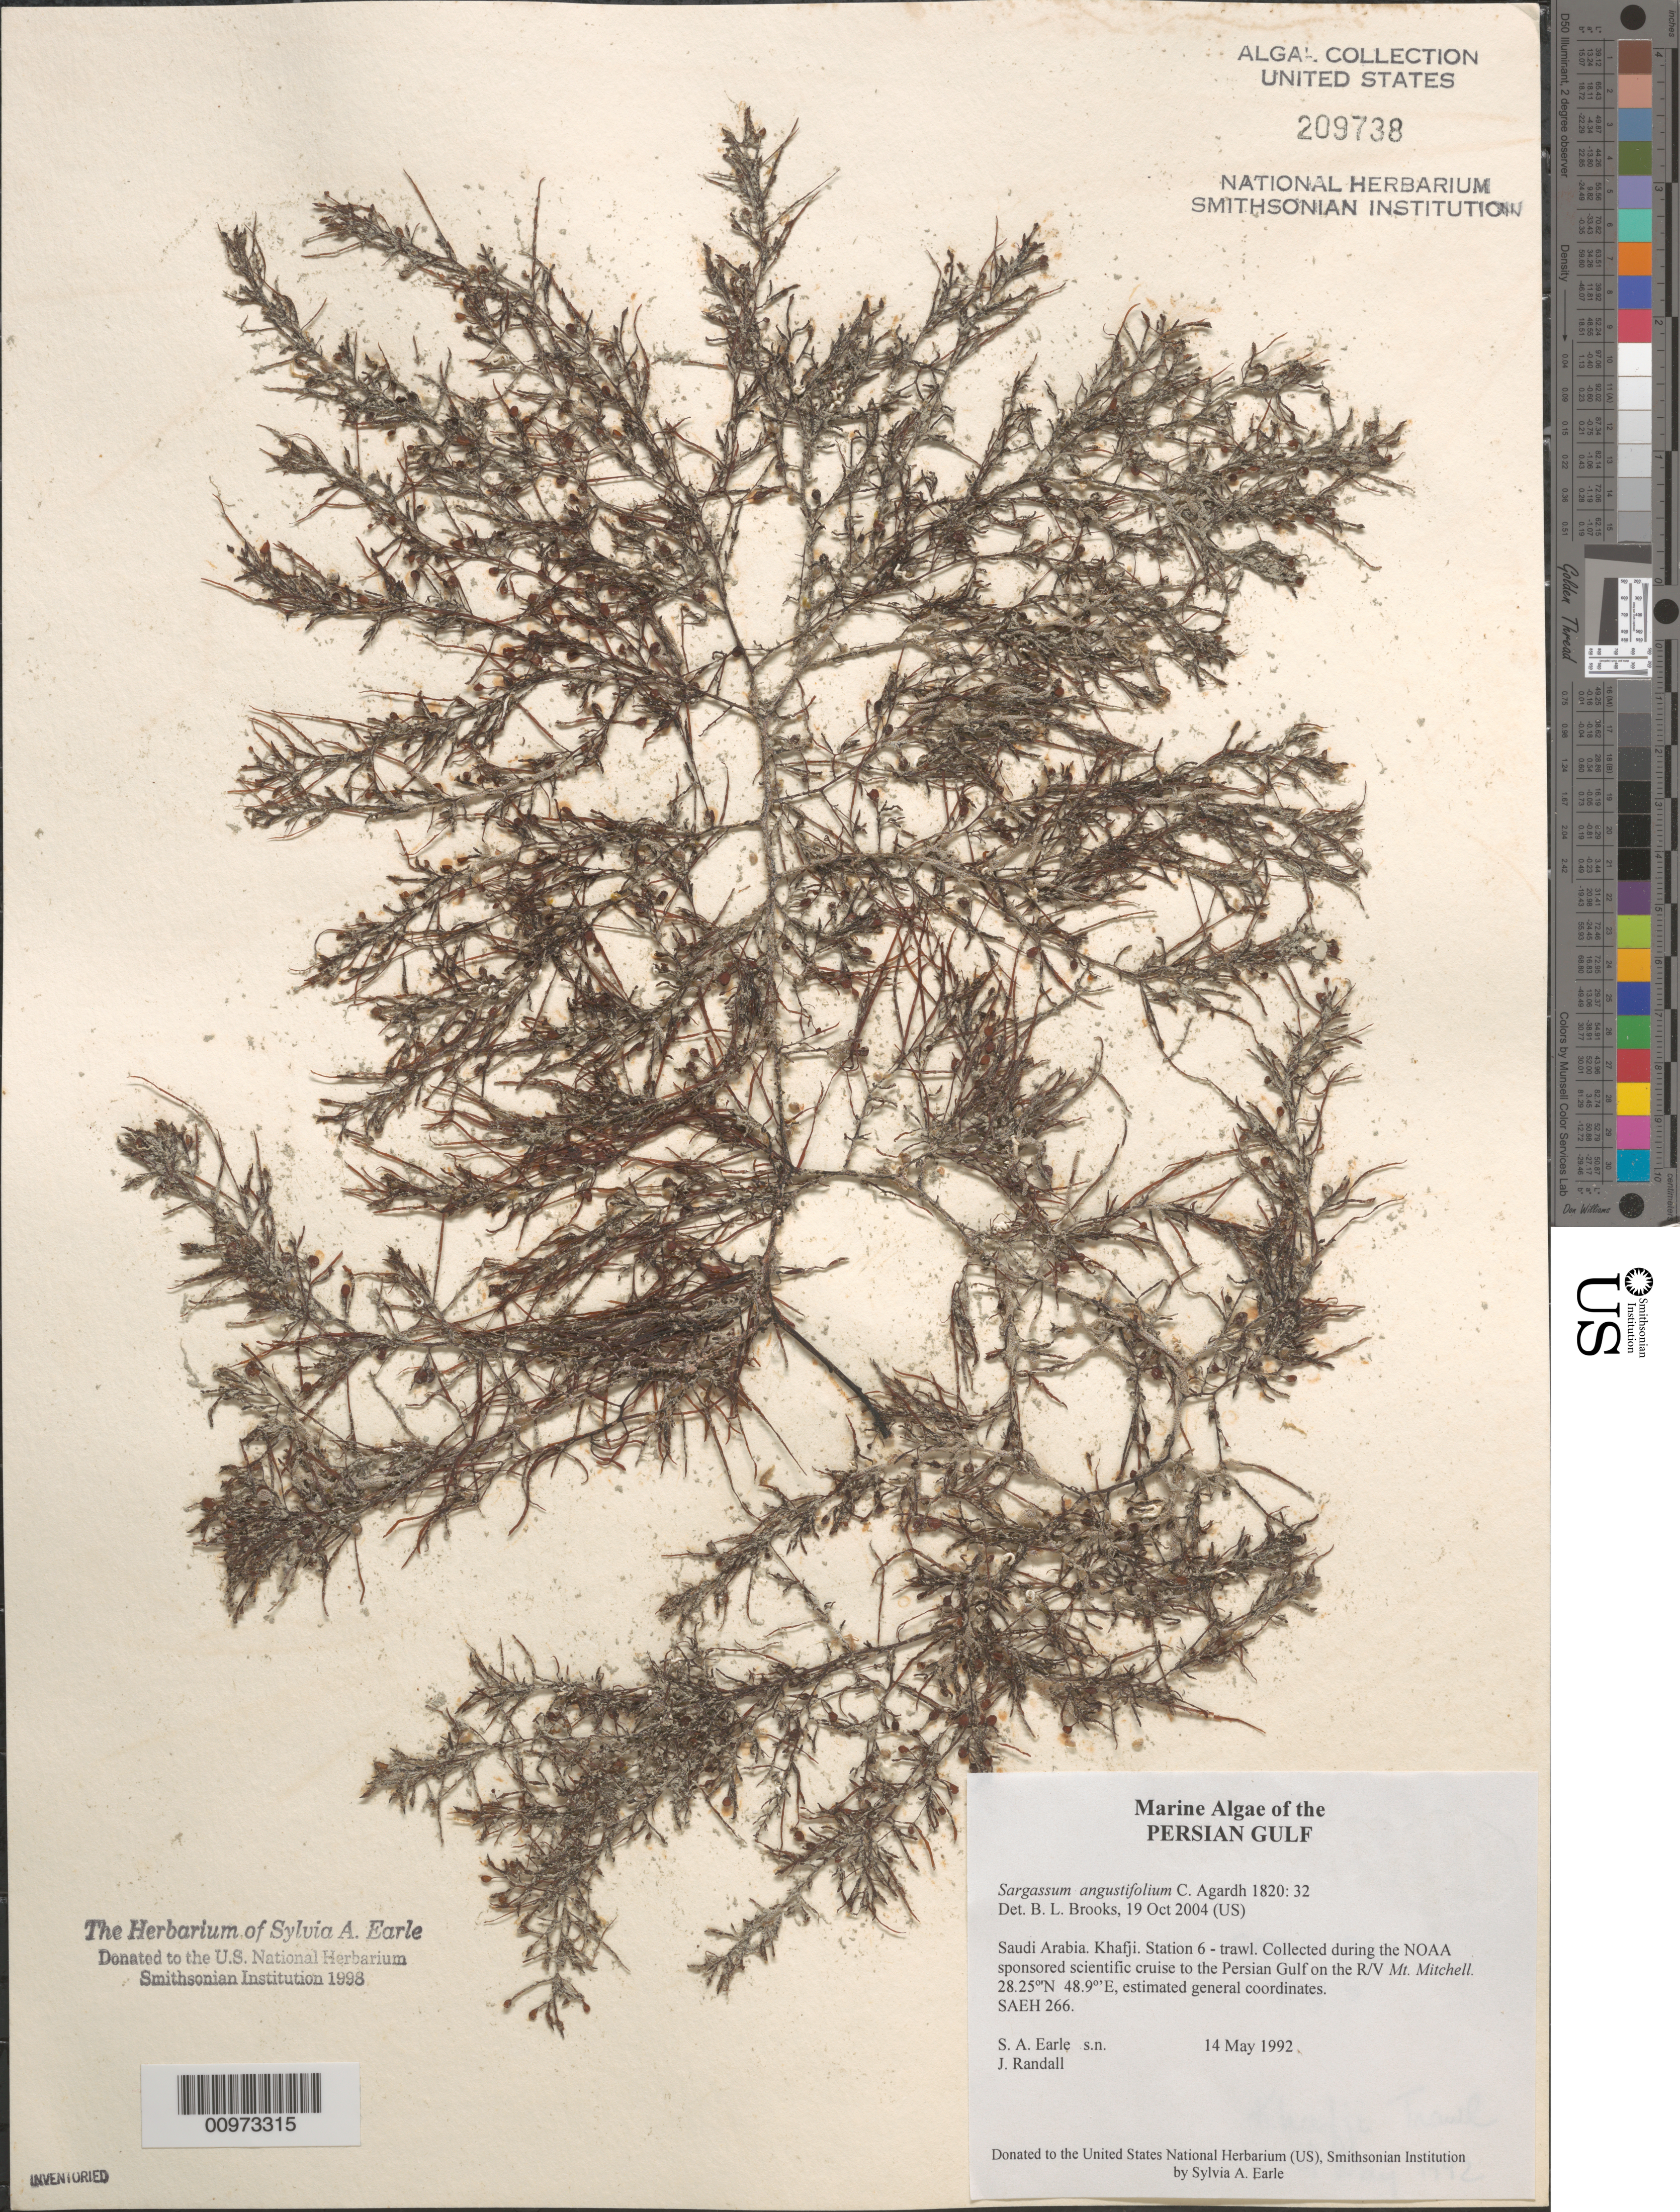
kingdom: Chromista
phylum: Ochrophyta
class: Phaeophyceae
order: Fucales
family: Sargassaceae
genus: Sargassum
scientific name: Sargassum angustifolium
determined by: Brooks, B. L., (BOT), Smithsonian Institution - National Museum of Natural History (UNITED STATES)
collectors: S. A. Earle & J. Randall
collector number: SAEH 266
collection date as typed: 14 May 1992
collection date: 1992-05-14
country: Saudi Arabia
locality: Khafji, Persian Gulf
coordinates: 28.25 N, 48.9 E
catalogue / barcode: US 209738